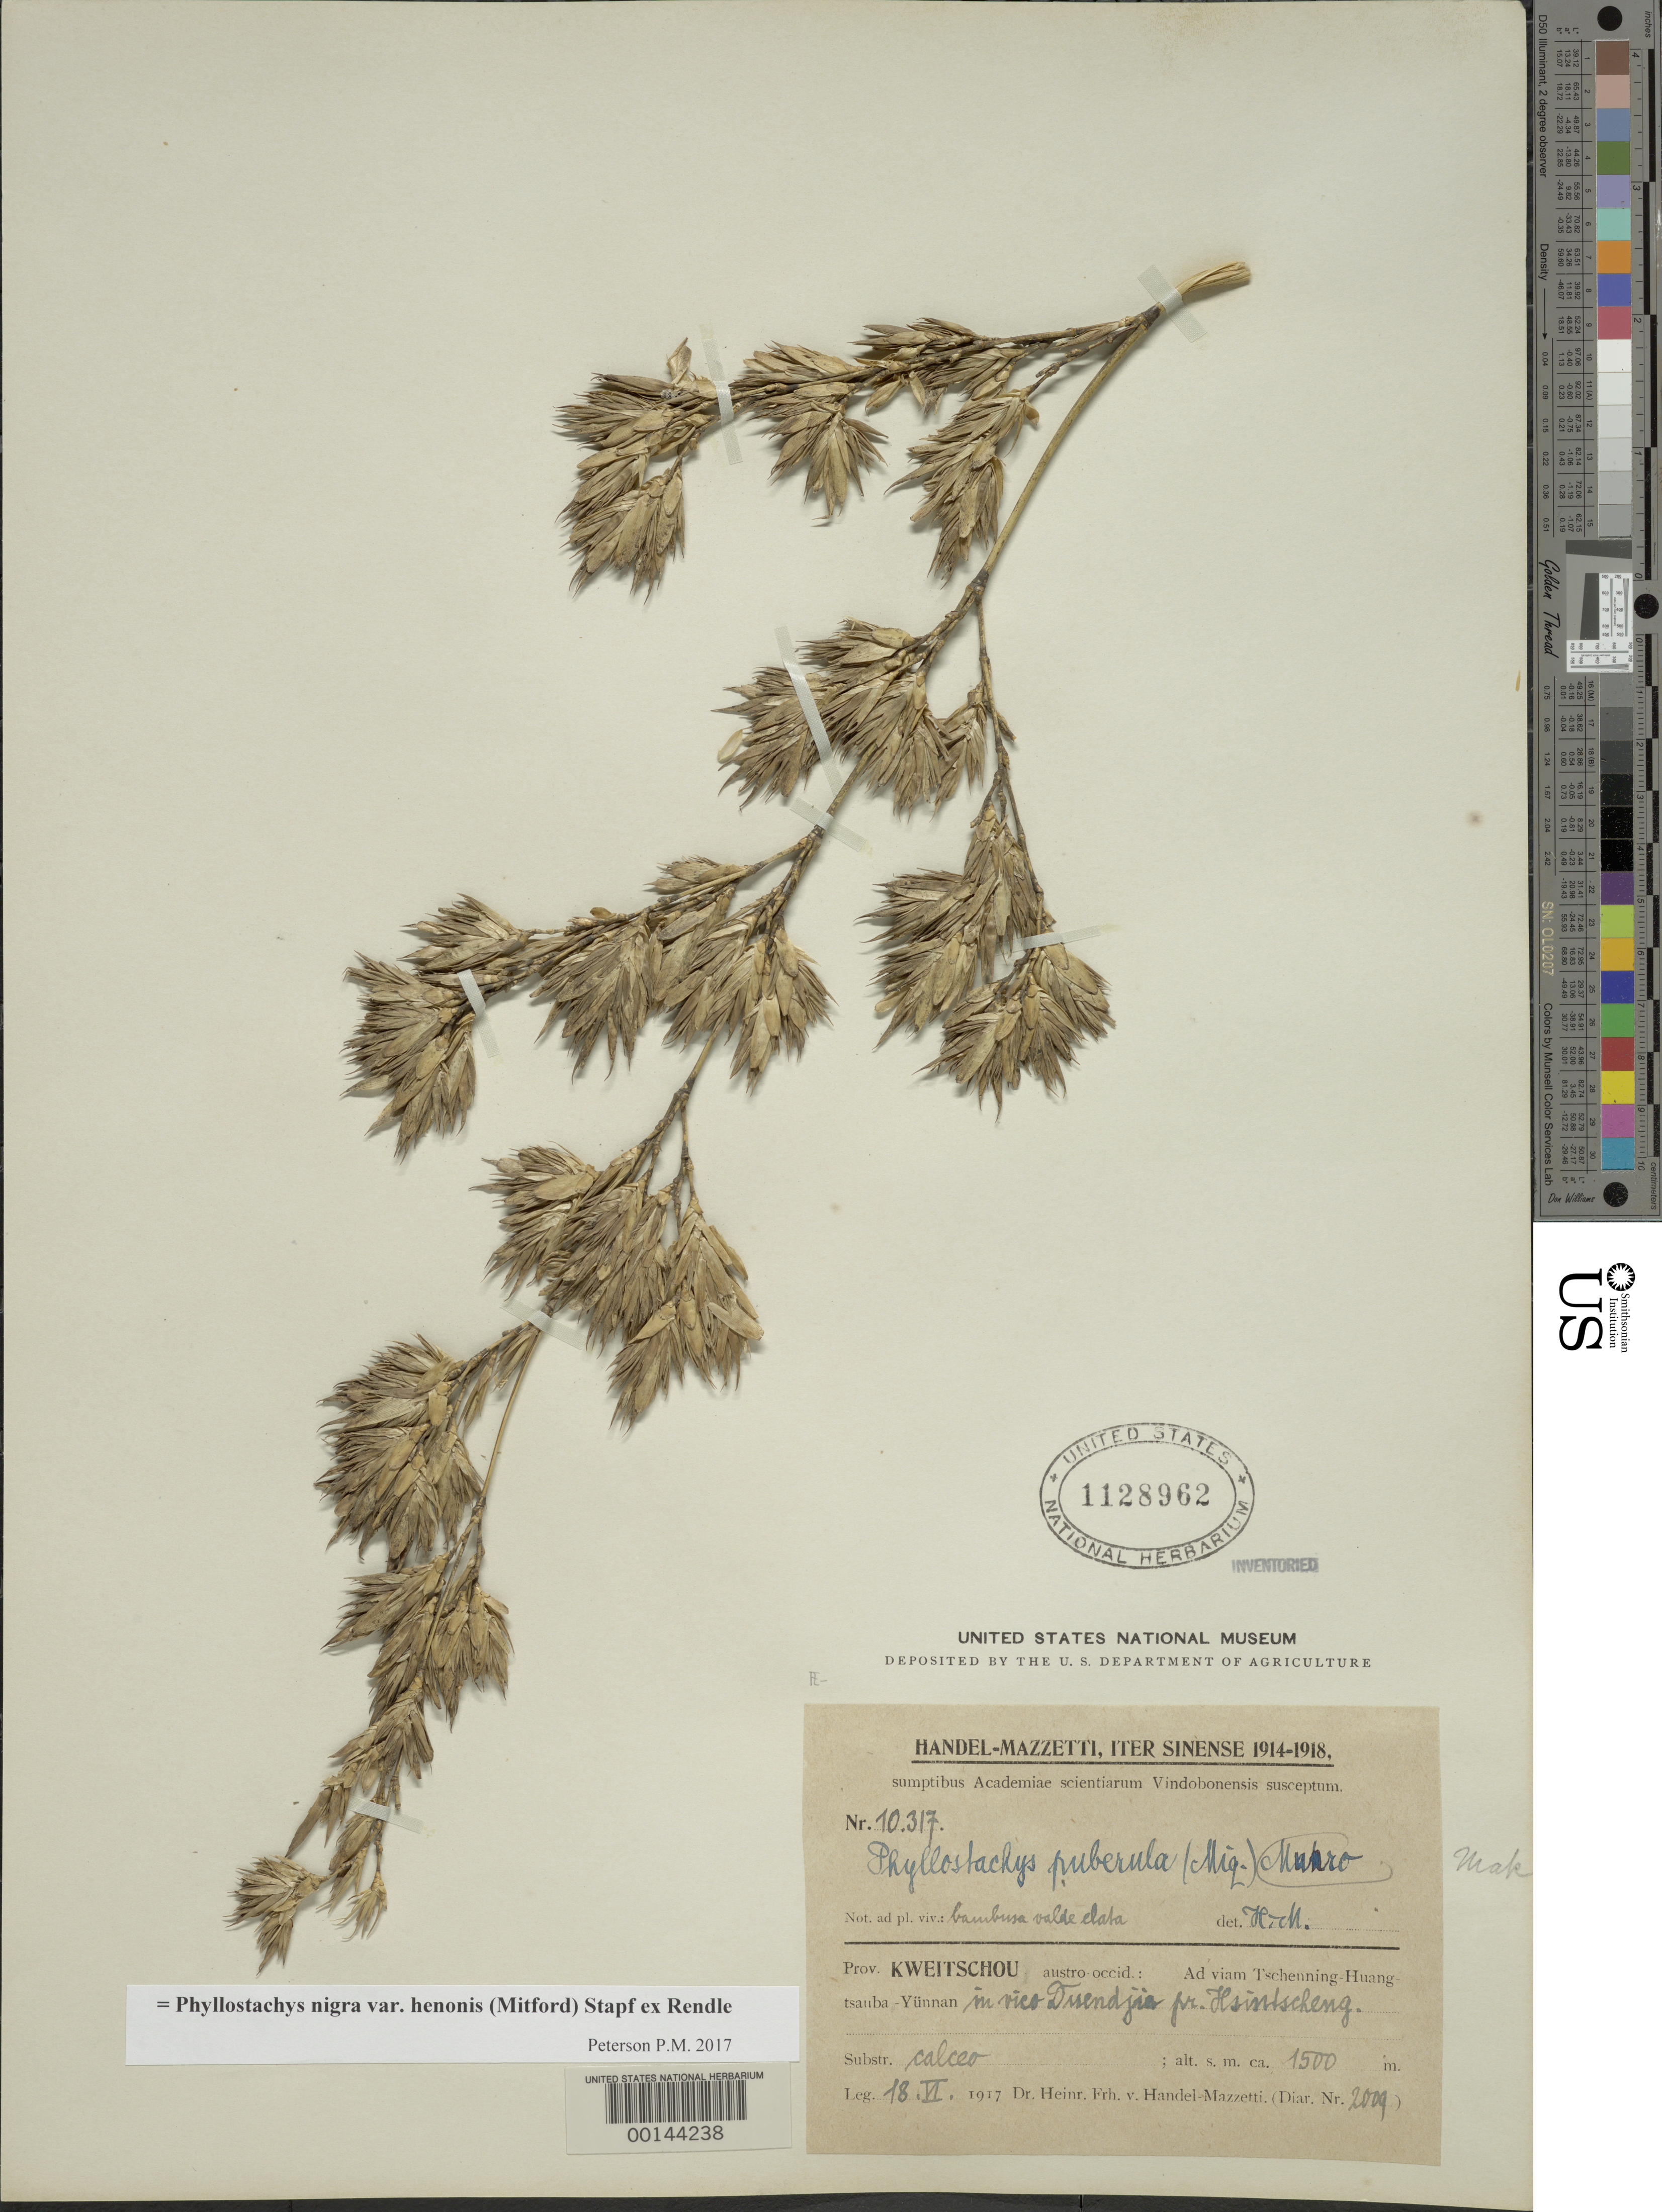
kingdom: Plantae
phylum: Tracheophyta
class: Liliopsida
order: Poales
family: Poaceae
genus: Phyllostachys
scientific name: Phyllostachys nigra var. henonis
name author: (Mitford) Stapf ex Rendle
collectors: H. Handel-Mazzetti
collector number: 2009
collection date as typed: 18 Jun 1917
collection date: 1917-06-18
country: China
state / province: Guizhou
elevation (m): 1500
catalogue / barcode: US 1128962